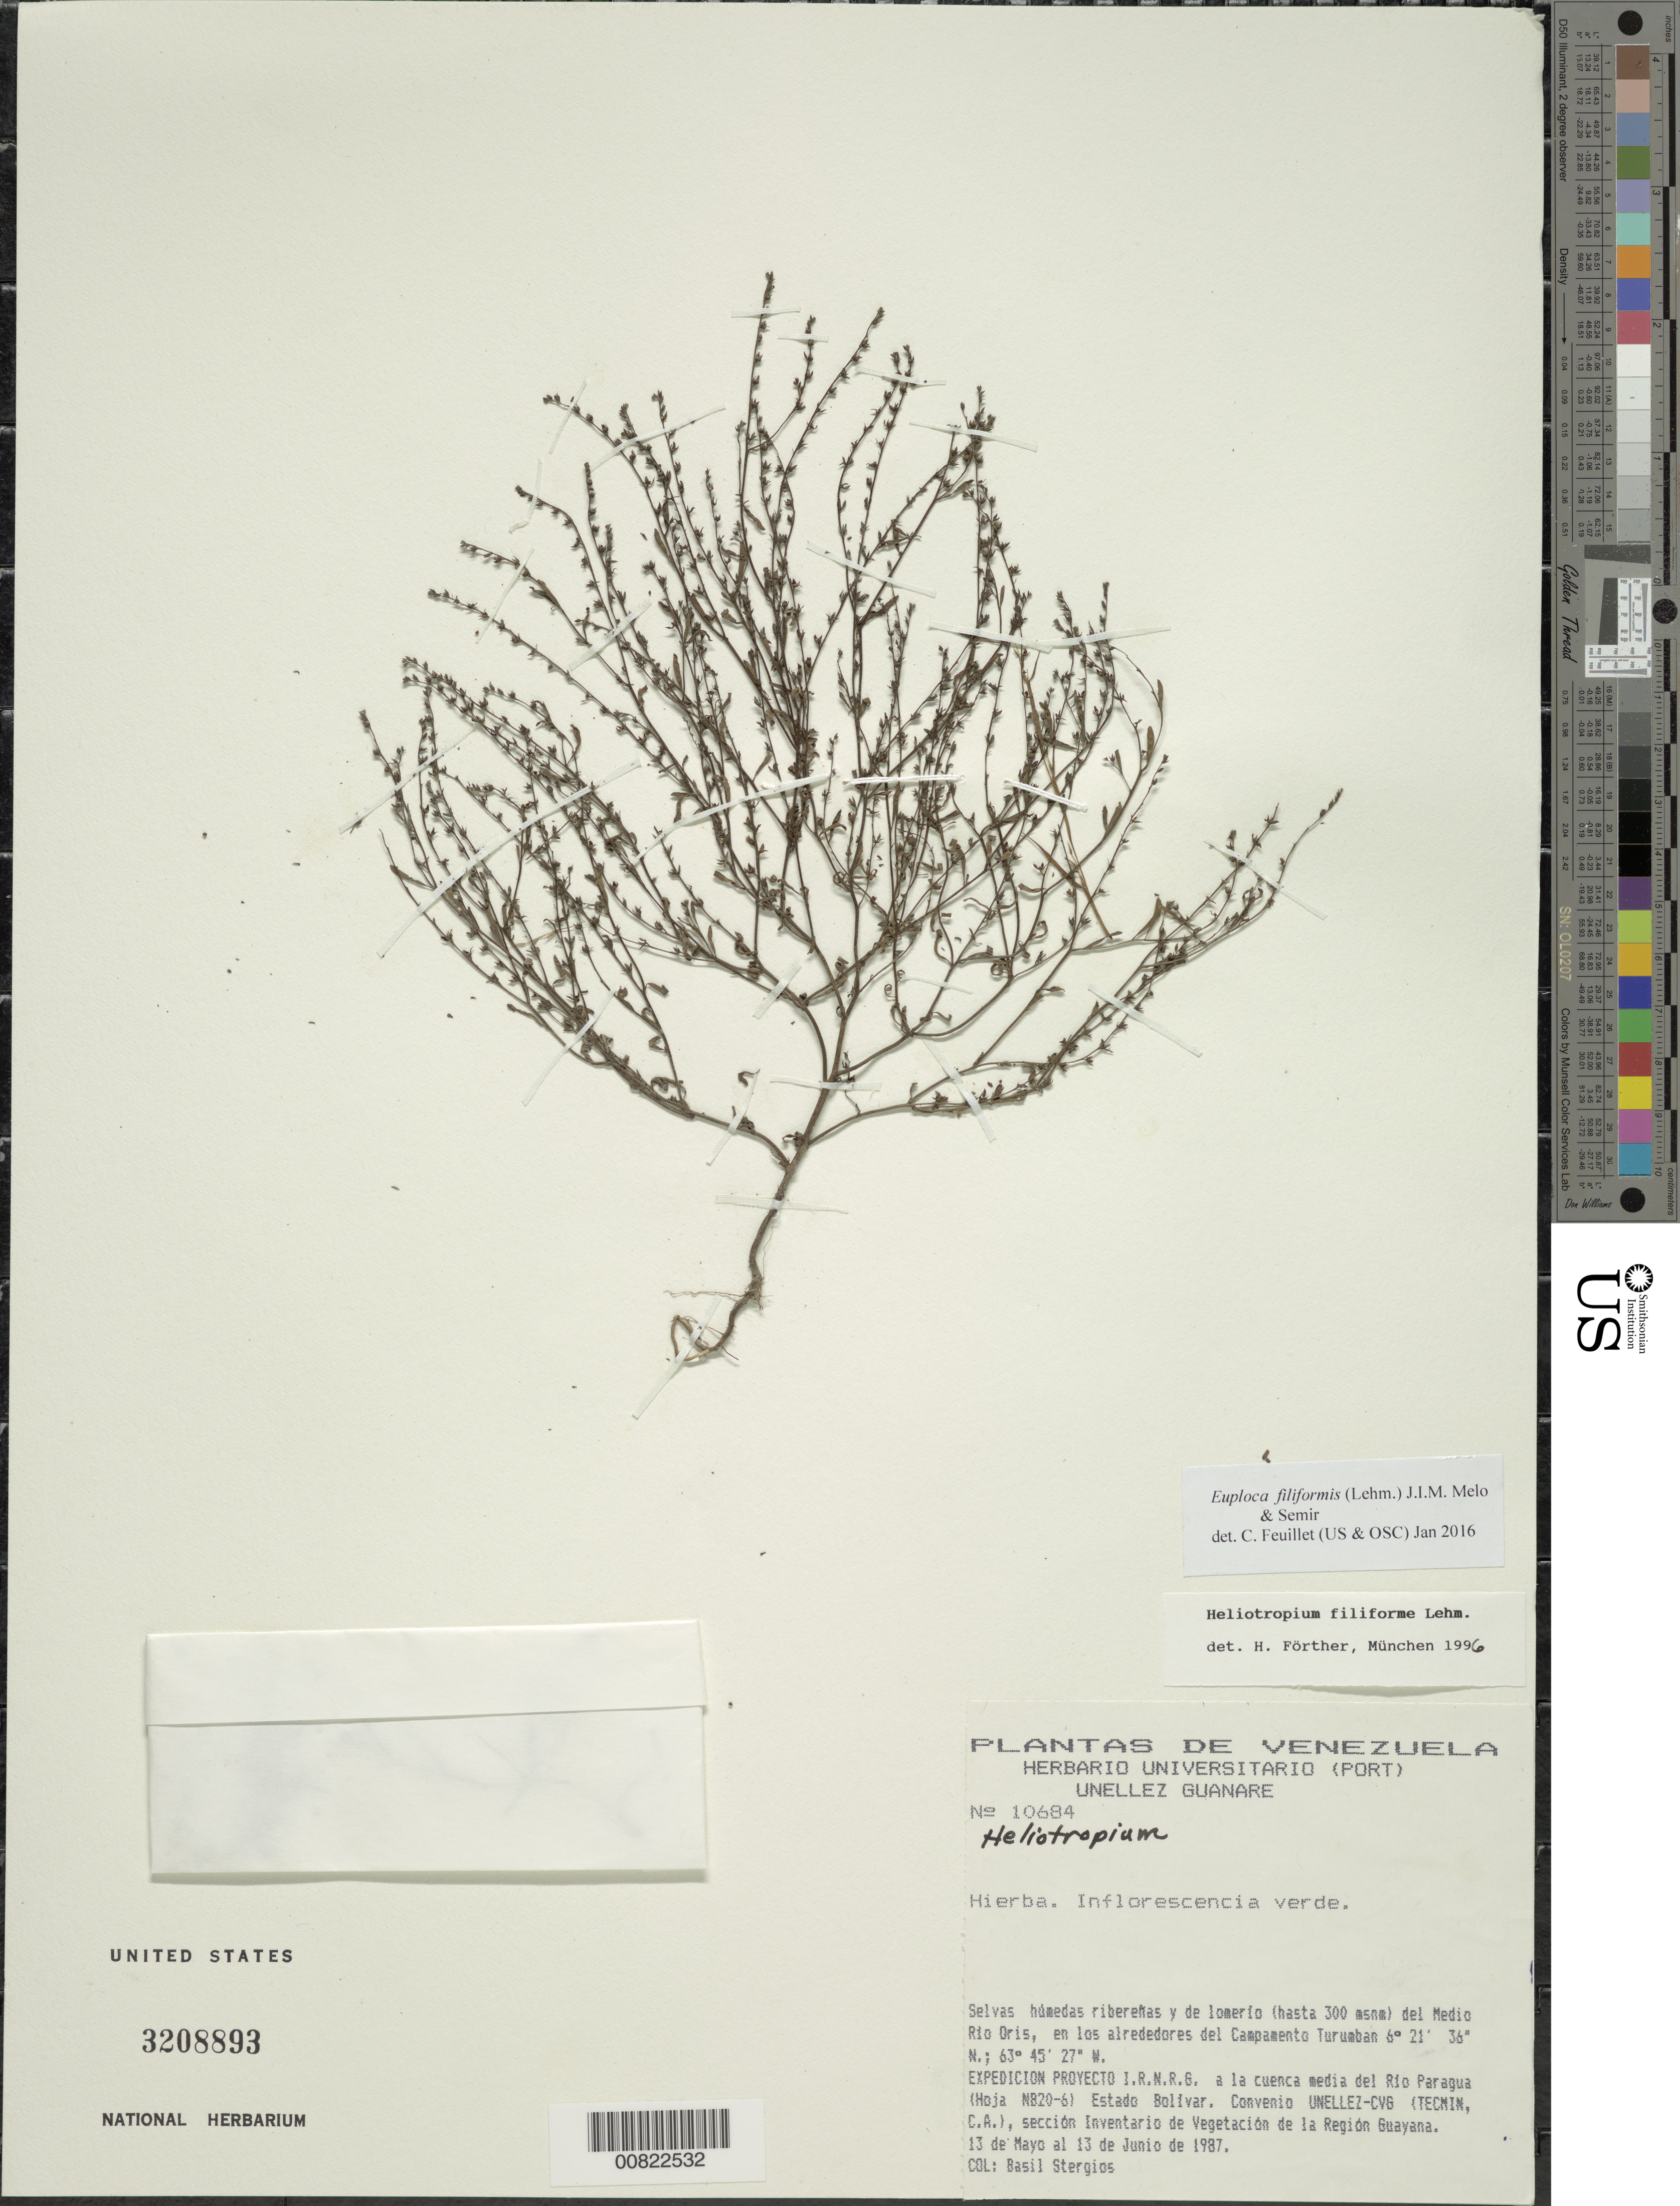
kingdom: Plantae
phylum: Tracheophyta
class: Magnoliopsida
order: Boraginales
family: Heliotropiaceae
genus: Heliotropium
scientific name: Heliotropium filiforme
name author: Lehm.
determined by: Fôrther, H.; München, --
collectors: B. G. Stergios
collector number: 10684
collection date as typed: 13-May-87 to 13-Jun-87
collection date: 1987-05-13/1987-06-13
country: Venezuela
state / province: Bolívar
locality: Medio Río Oris, Campamento Turumban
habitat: Selvas húmedas riberenas y de lomerio del río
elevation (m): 300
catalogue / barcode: US 3208893